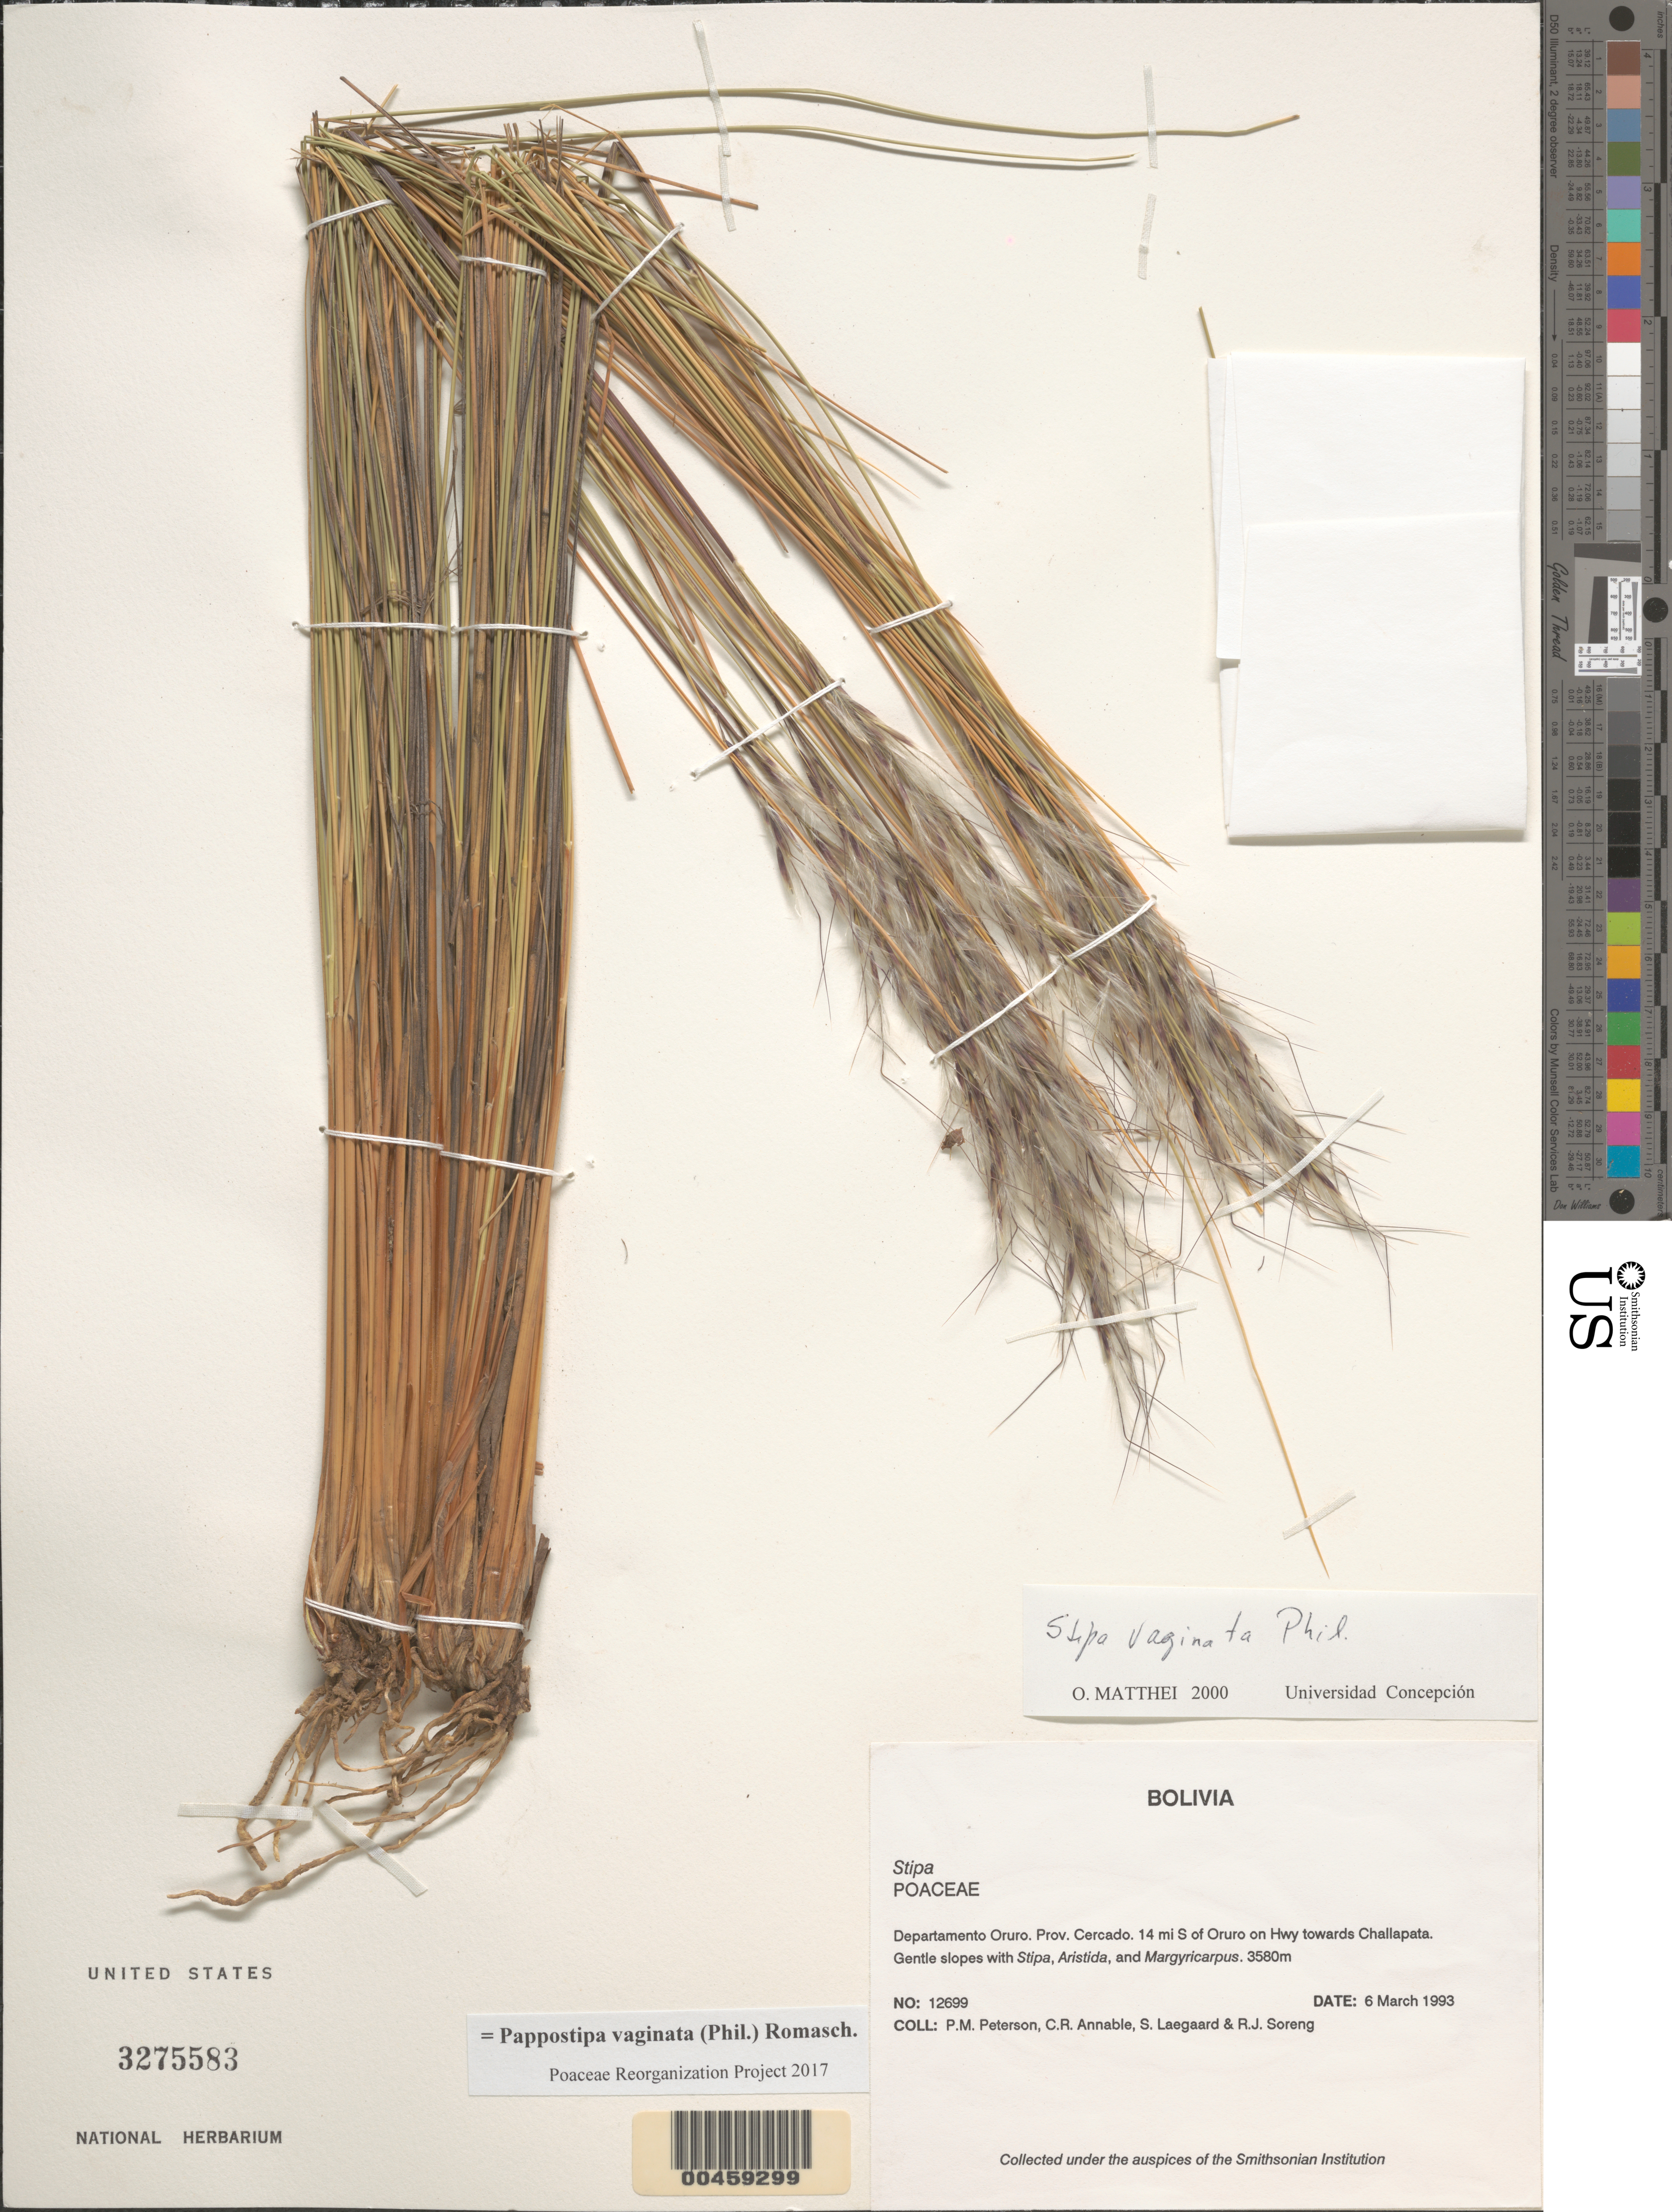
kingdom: Plantae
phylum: Tracheophyta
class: Liliopsida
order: Poales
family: Poaceae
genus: Pappostipa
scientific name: Pappostipa vaginata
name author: (Phil.) Romasch.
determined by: Poaceae Reorganization Project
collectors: P. M. Peterson, C. R. Annable, S. Lægaard & R. J. Soreng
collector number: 12699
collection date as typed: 06 Mar 1993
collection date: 1993-03-06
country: Bolivia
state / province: Oruro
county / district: Cercado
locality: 14 mi S of Oruro on Hwy towards Challapata.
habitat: Gentle slopes with Stipa, Aristida, and Margyricarpus.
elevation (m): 3580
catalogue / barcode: US 3275583